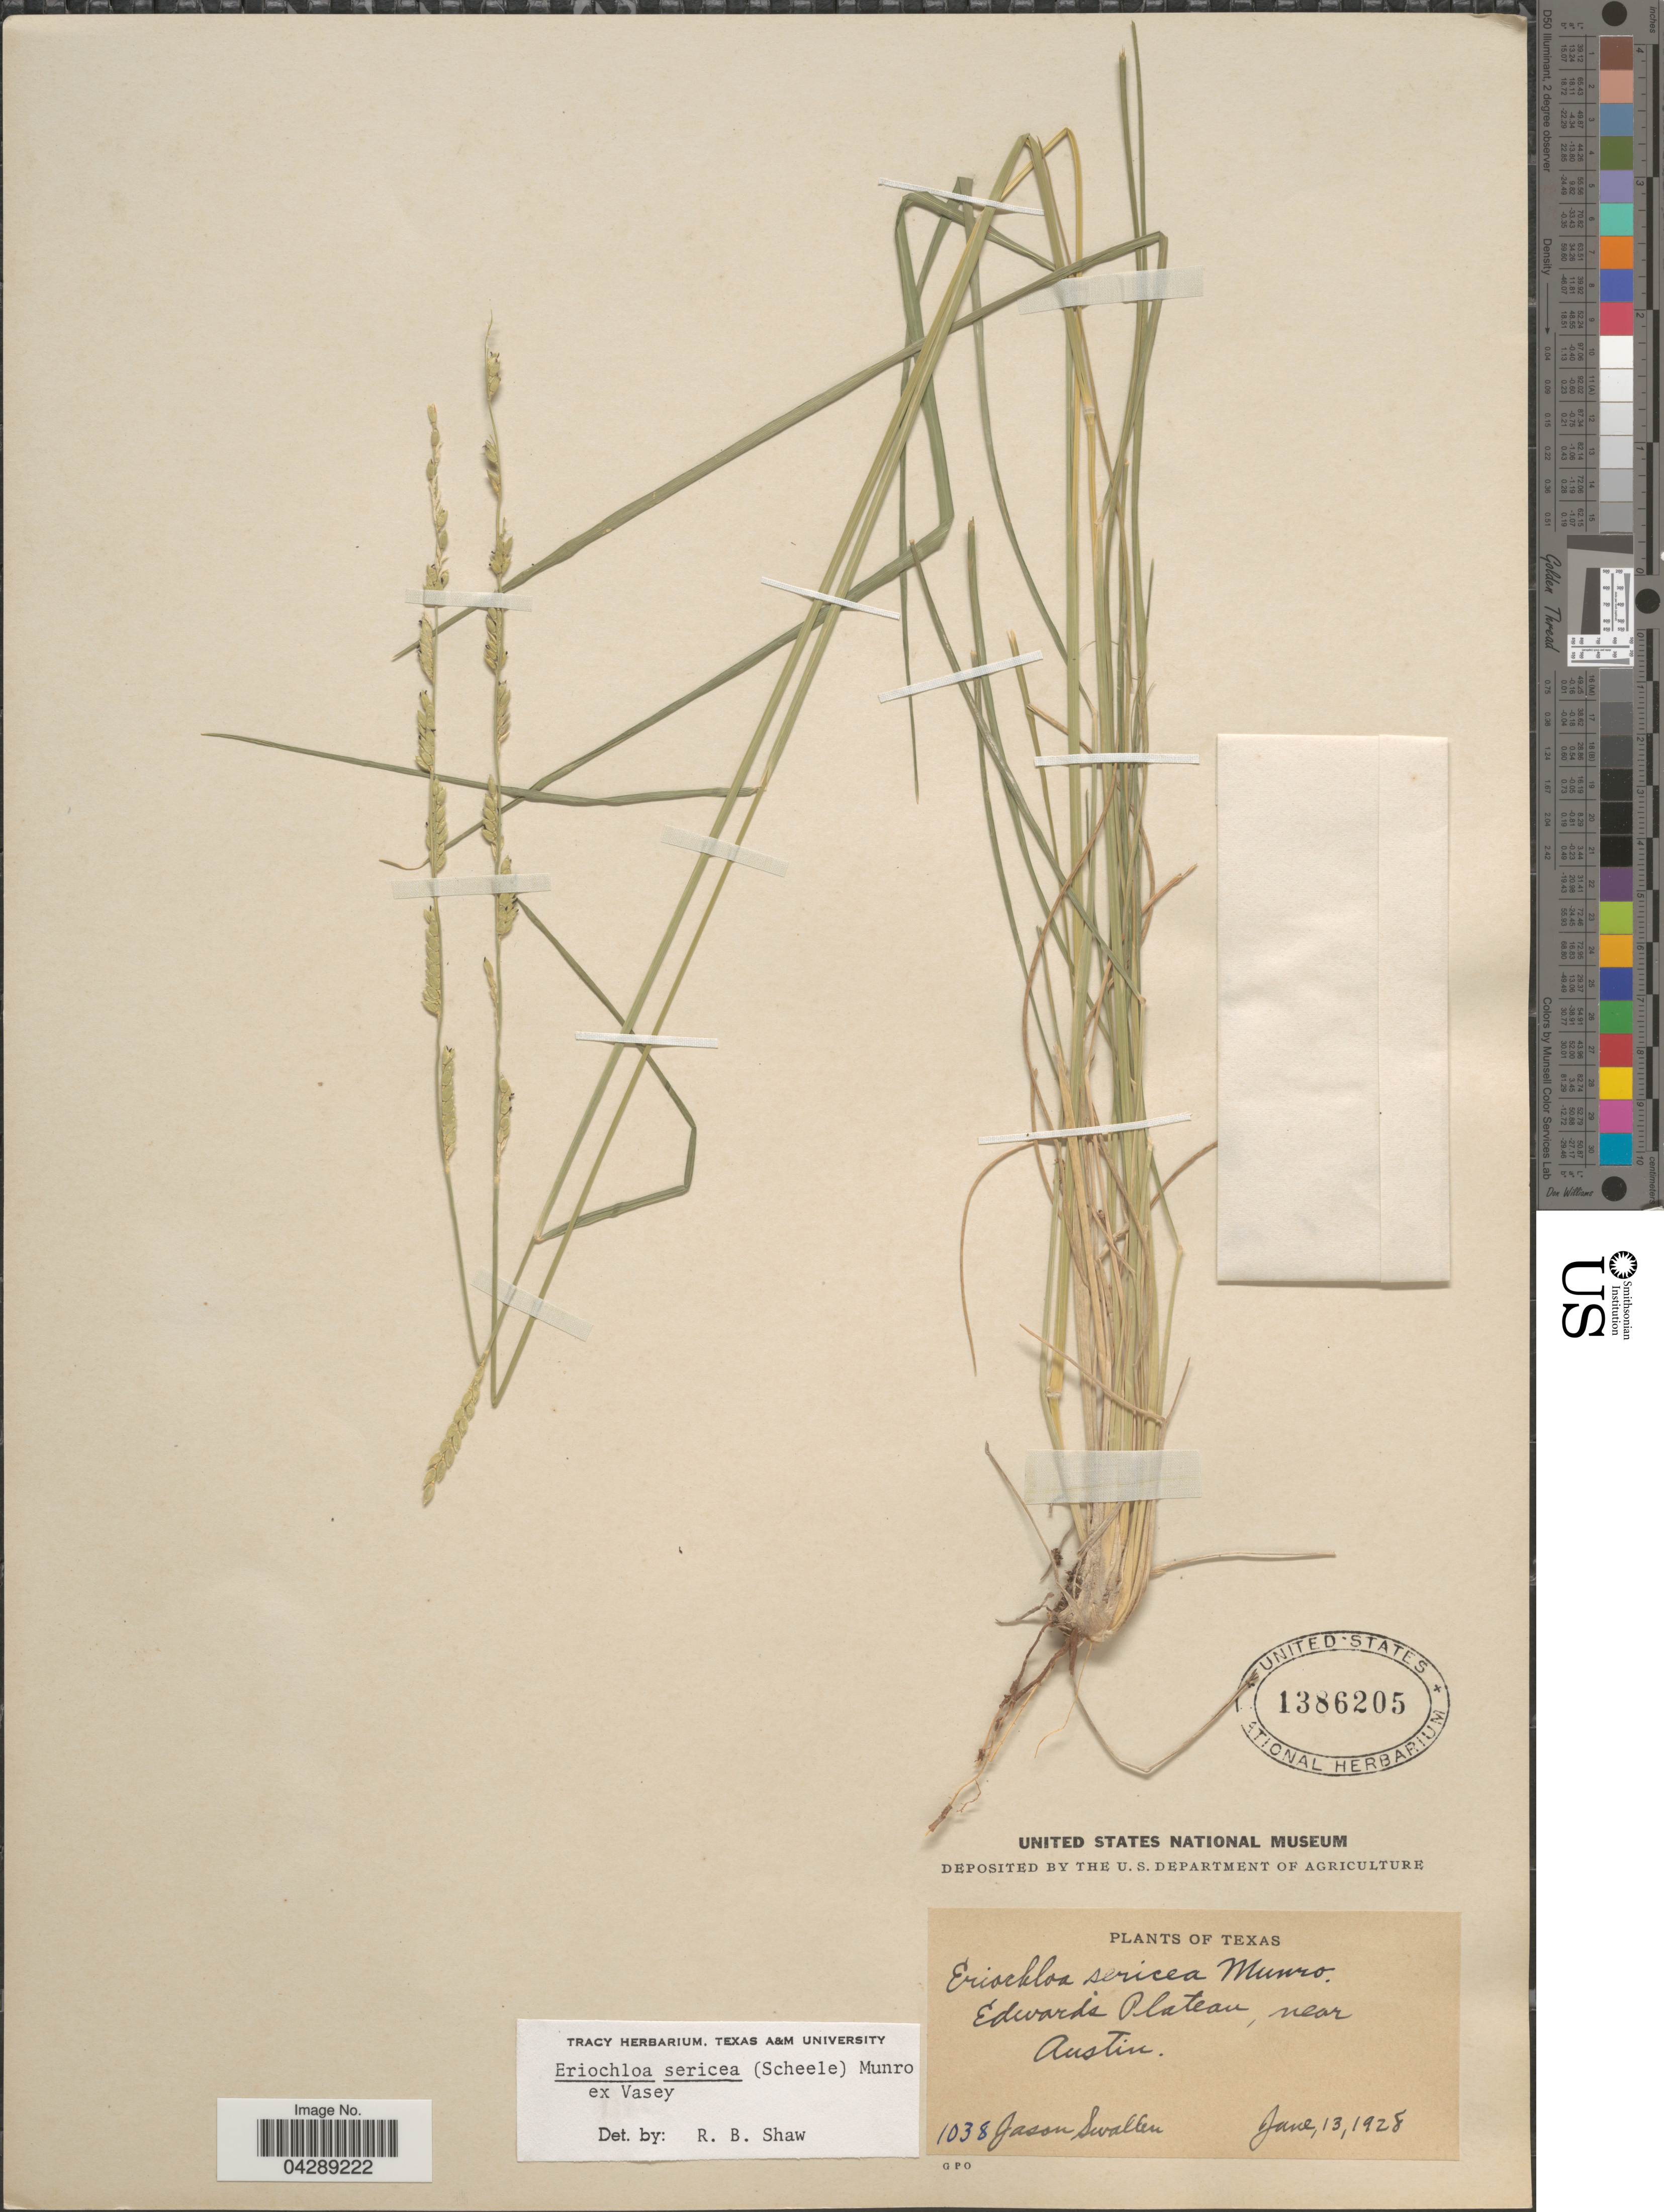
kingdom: Plantae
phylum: Tracheophyta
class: Liliopsida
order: Poales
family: Poaceae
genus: Eriochloa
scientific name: Eriochloa sericea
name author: (Scheele) Munro ex Vasey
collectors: J. R. Swallen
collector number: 1038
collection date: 1928-06-13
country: United States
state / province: Texas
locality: Edwards Plateau, near Austin.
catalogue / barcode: US 1386205